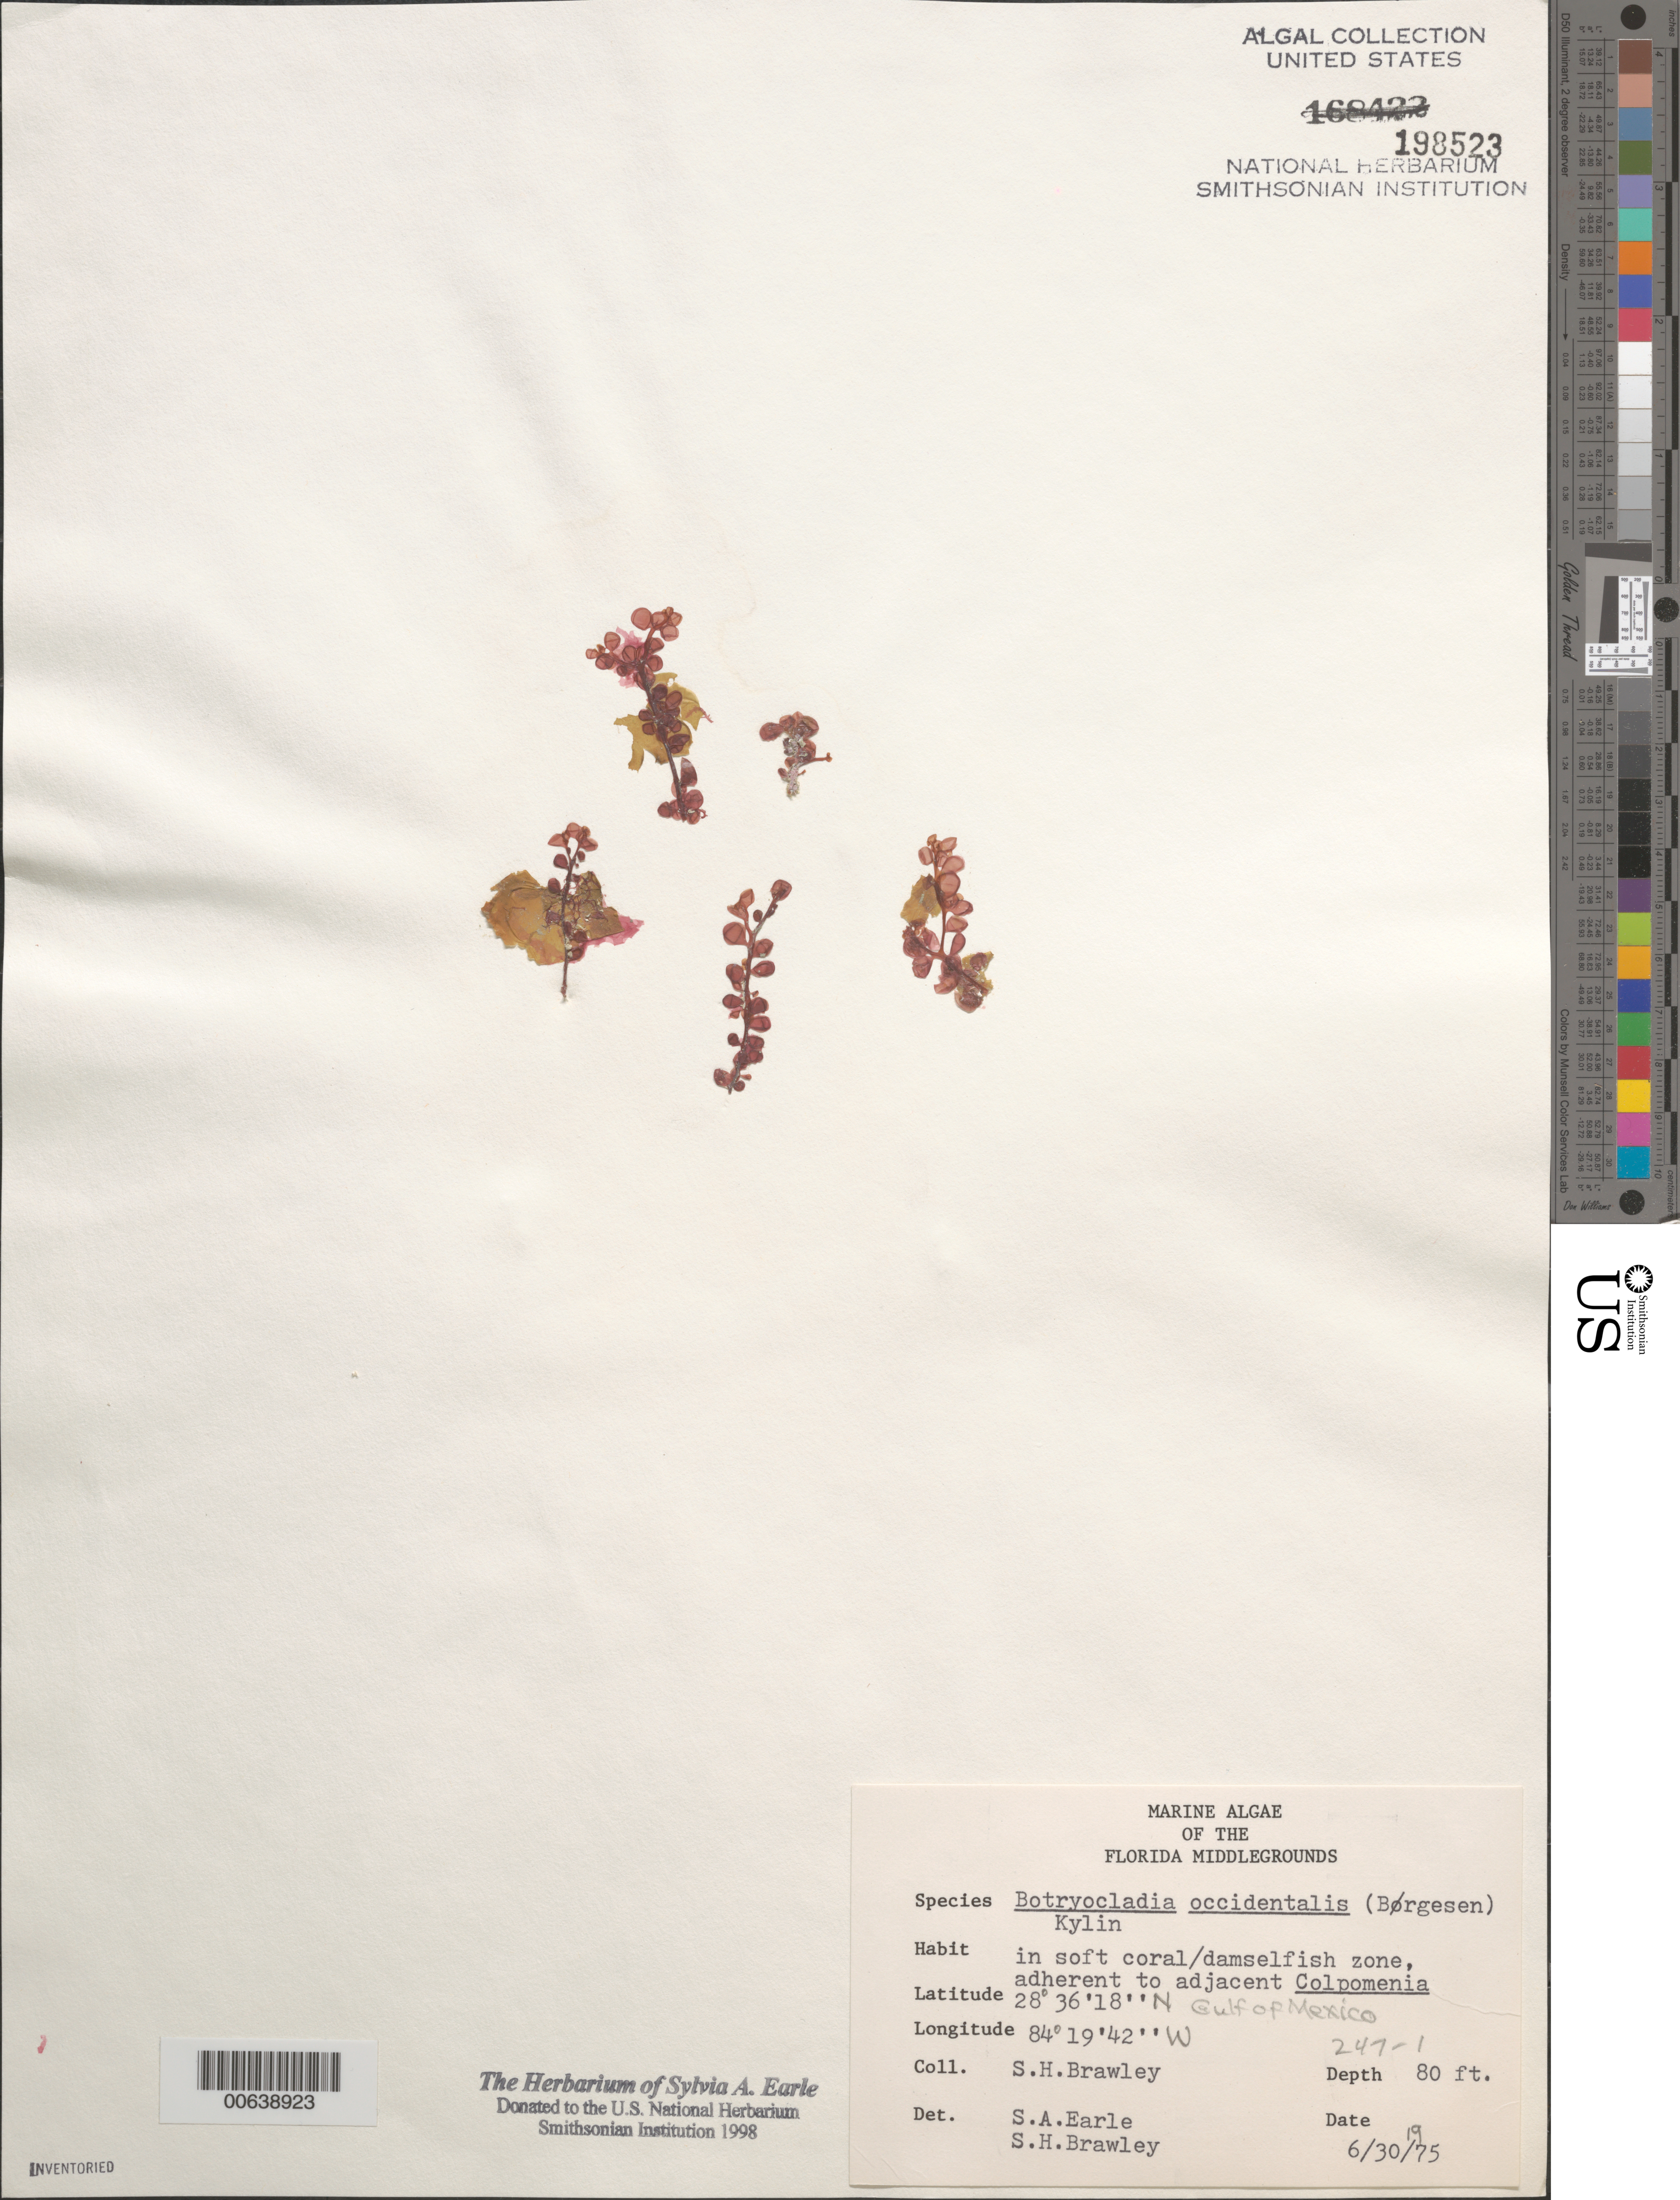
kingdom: Plantae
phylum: Rhodophyta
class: Florideophyceae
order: Rhodymeniales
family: Rhodymeniaceae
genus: Botryocladia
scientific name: Botryocladia occidentalis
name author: (Børgesen) Kylin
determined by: Earle, S. A.; Brawley, S. H.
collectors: S. Brawley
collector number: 247-1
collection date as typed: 30 Jun 1975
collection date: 1975-06-30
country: United States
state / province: Florida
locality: Florida Middle Grounds, Gulf of Mexico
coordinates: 28 36' 18" N, 84 19' 42" W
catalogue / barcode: US 198523